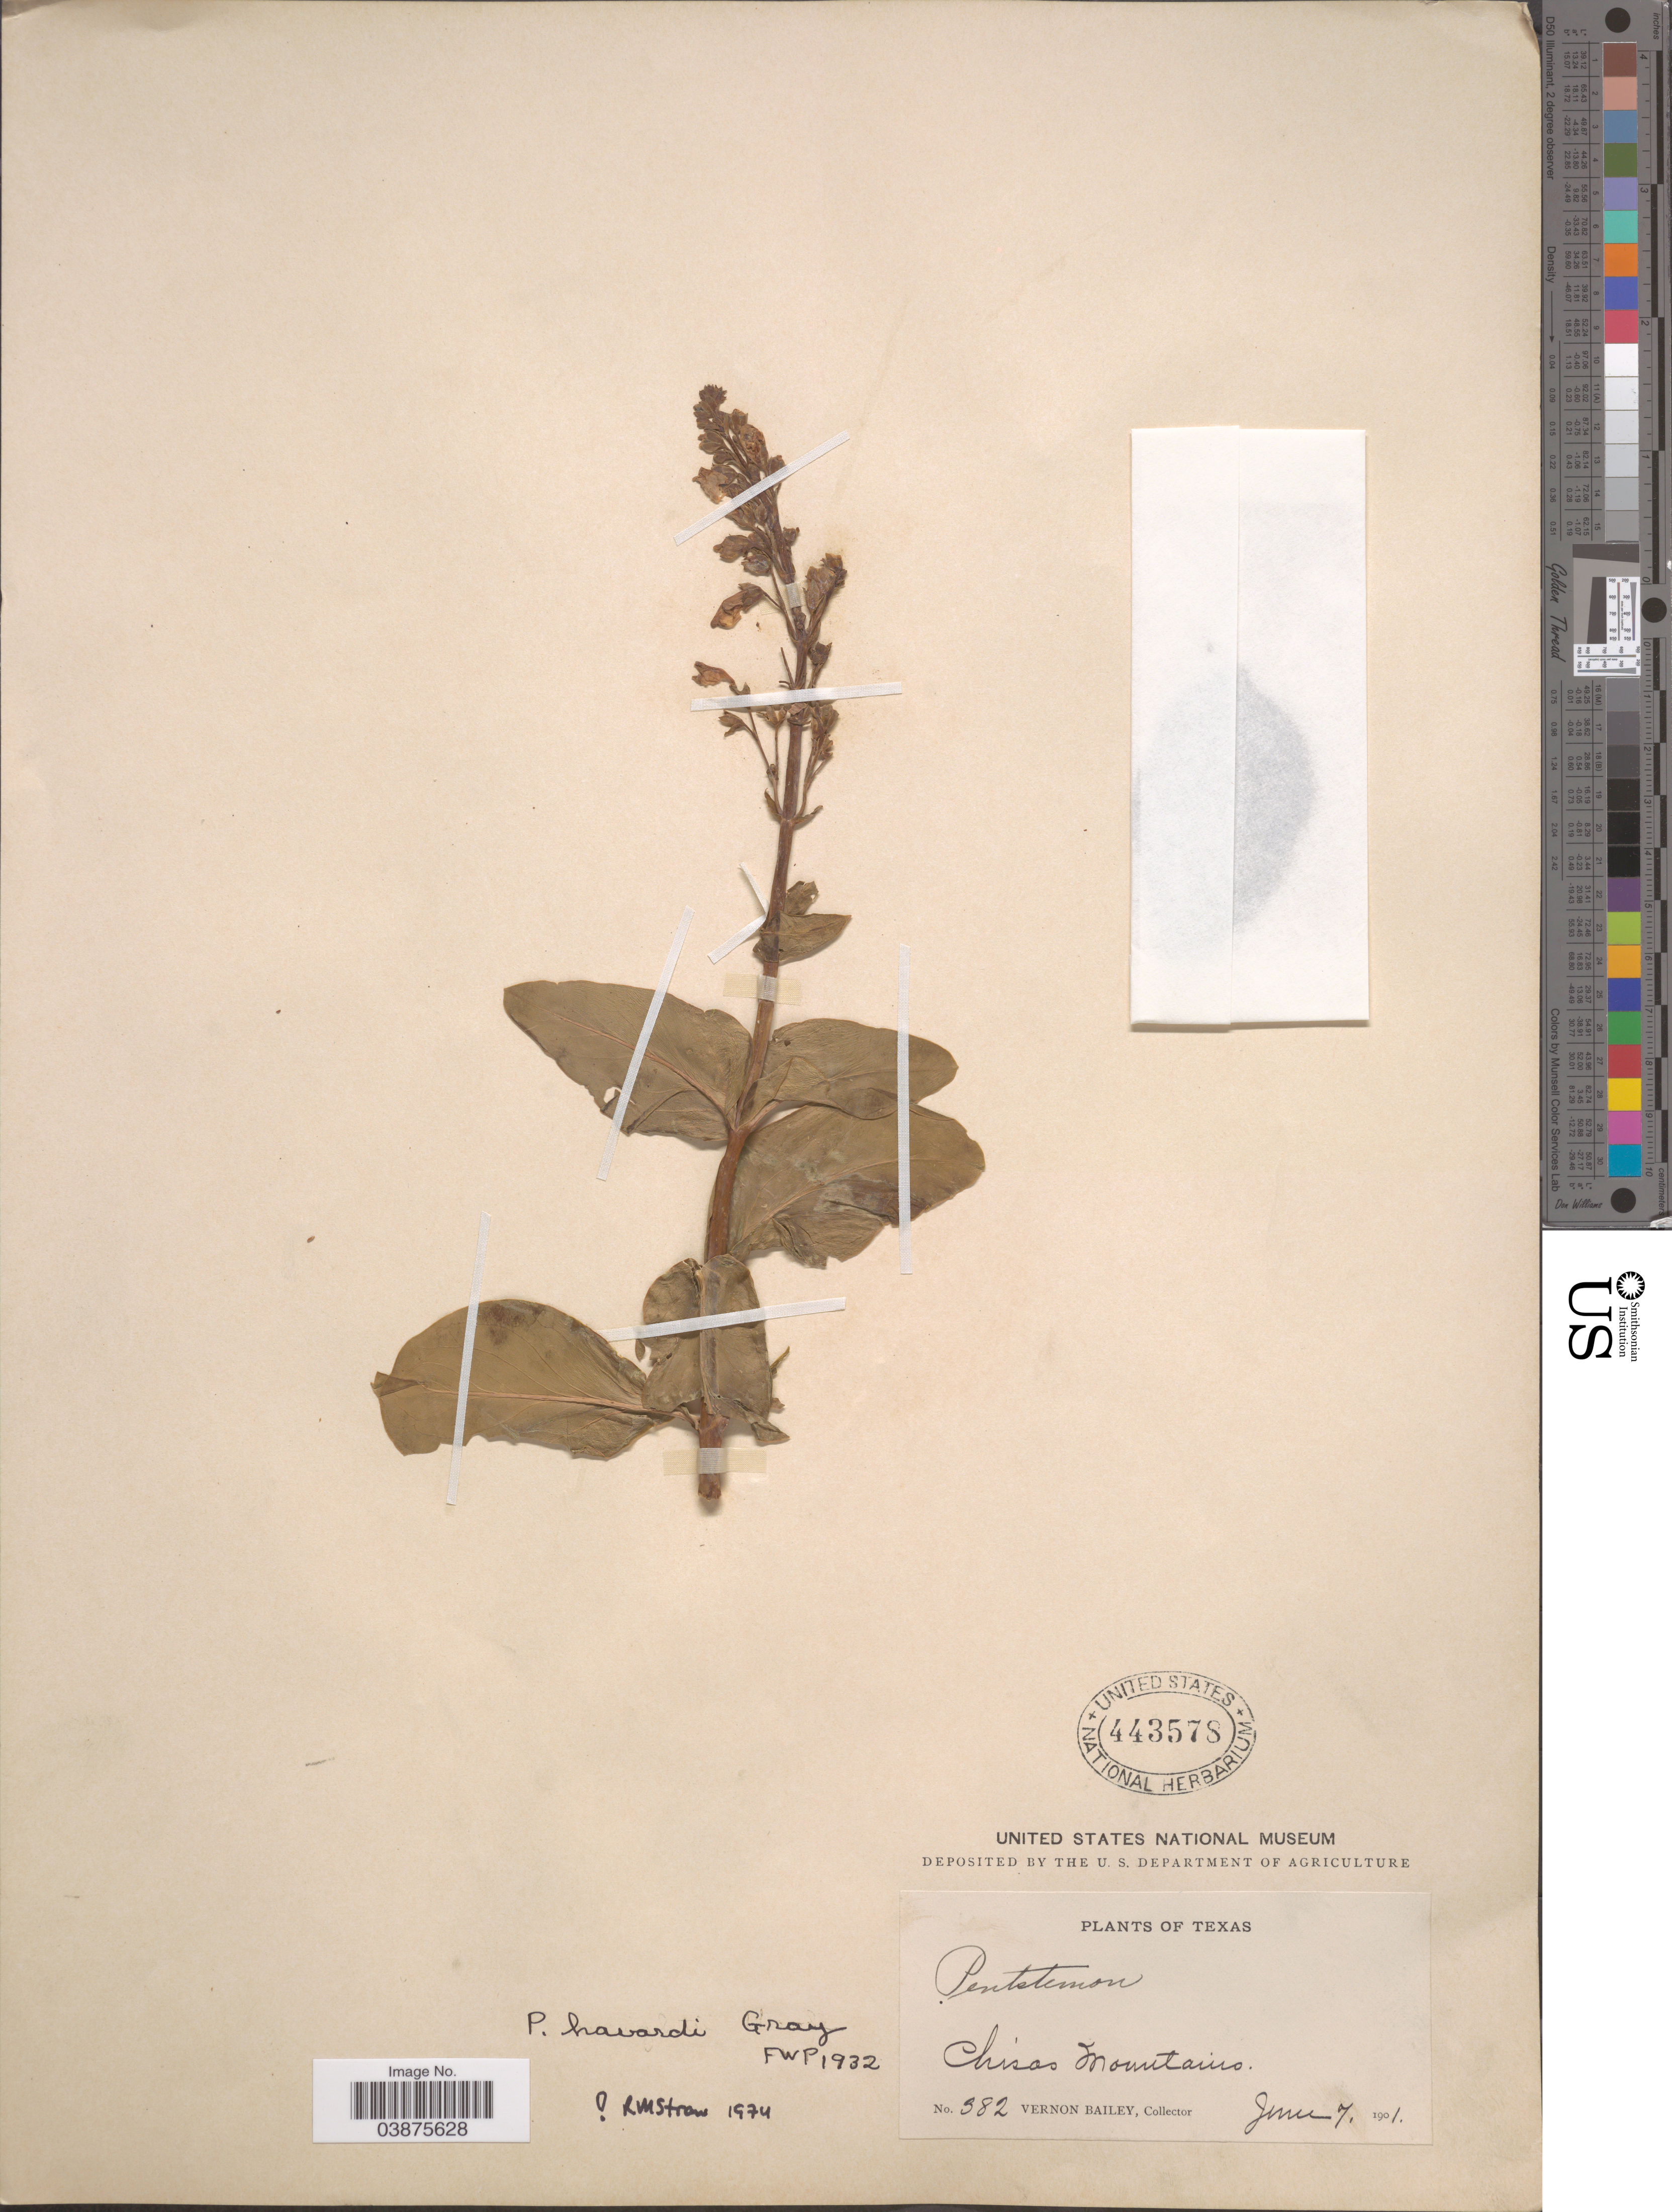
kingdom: Plantae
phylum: Tracheophyta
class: Magnoliopsida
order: Lamiales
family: Plantaginaceae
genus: Penstemon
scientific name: Penstemon havardii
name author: A. Gray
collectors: V. O. Bailey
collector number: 382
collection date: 1901-06-07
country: United States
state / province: Texas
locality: Chisos Mountains.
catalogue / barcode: US 443578